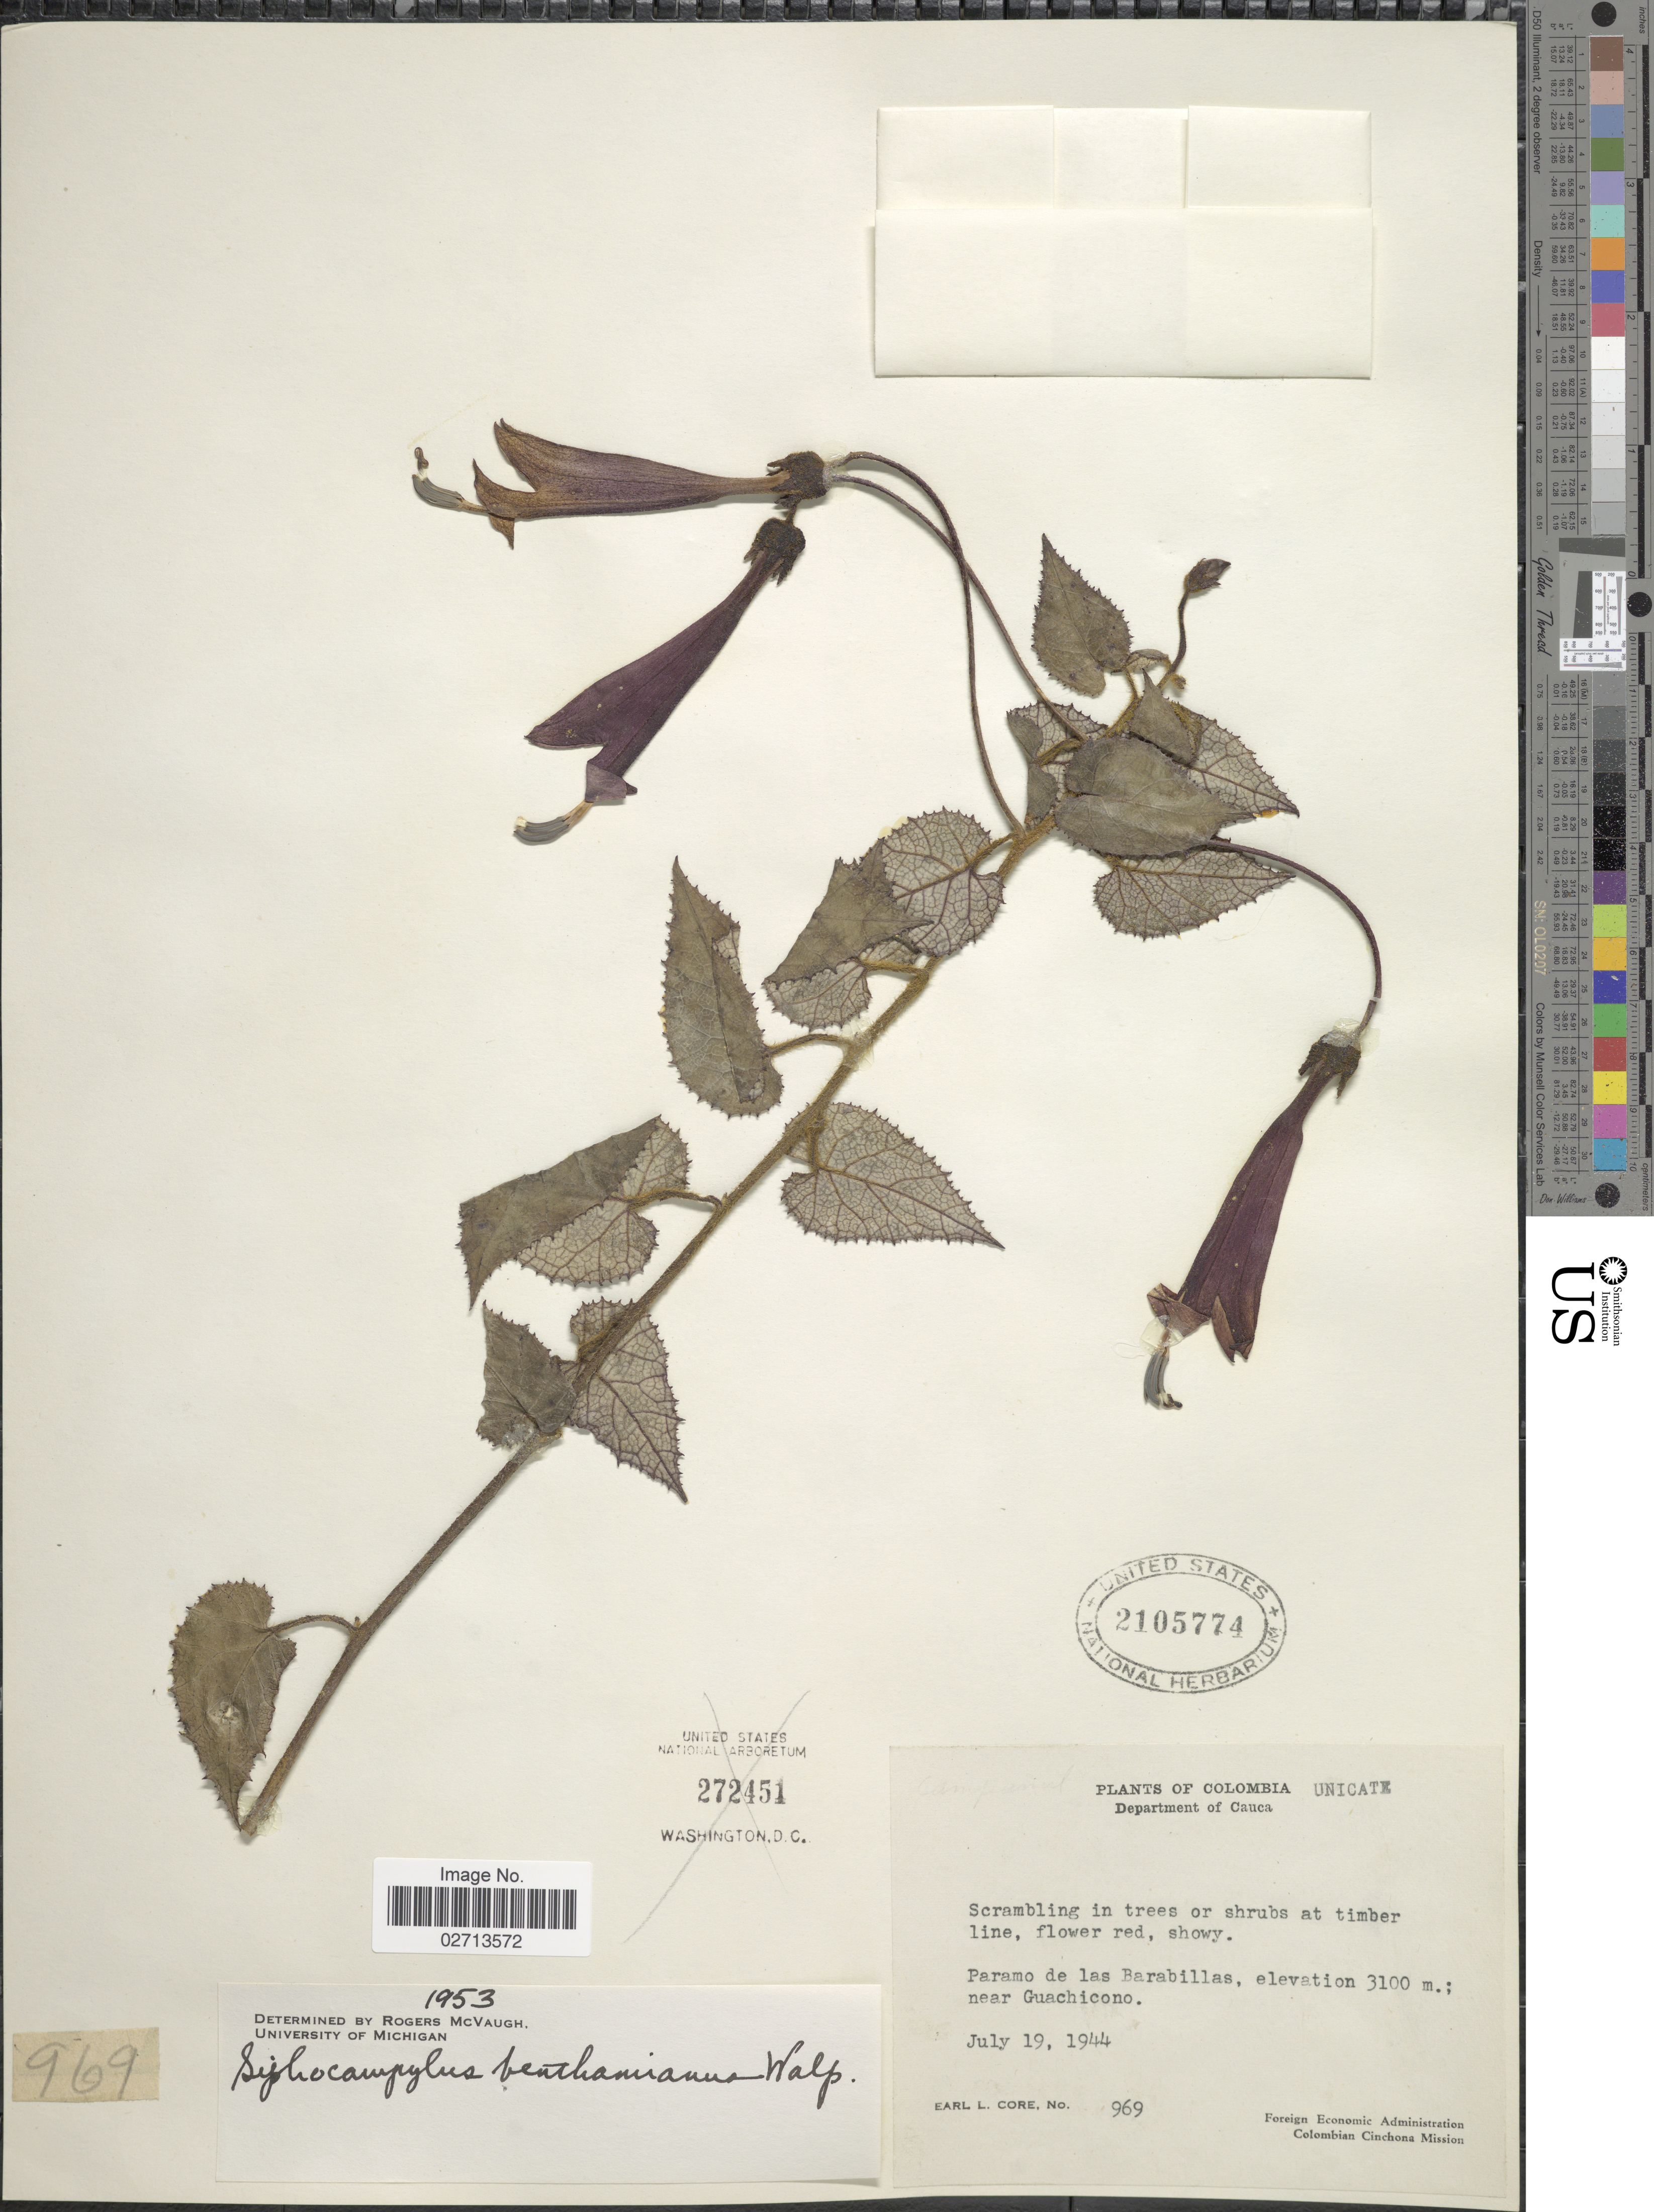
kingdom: Plantae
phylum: Tracheophyta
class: Magnoliopsida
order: Asterales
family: Campanulaceae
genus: Siphocampylus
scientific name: Siphocampylus benthamianus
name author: Walp.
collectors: E. L. Core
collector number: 969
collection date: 1944-07-19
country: Colombia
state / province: Cauca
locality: Paramo de las Barabillas, near Guachicono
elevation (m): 3100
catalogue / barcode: US 2105774